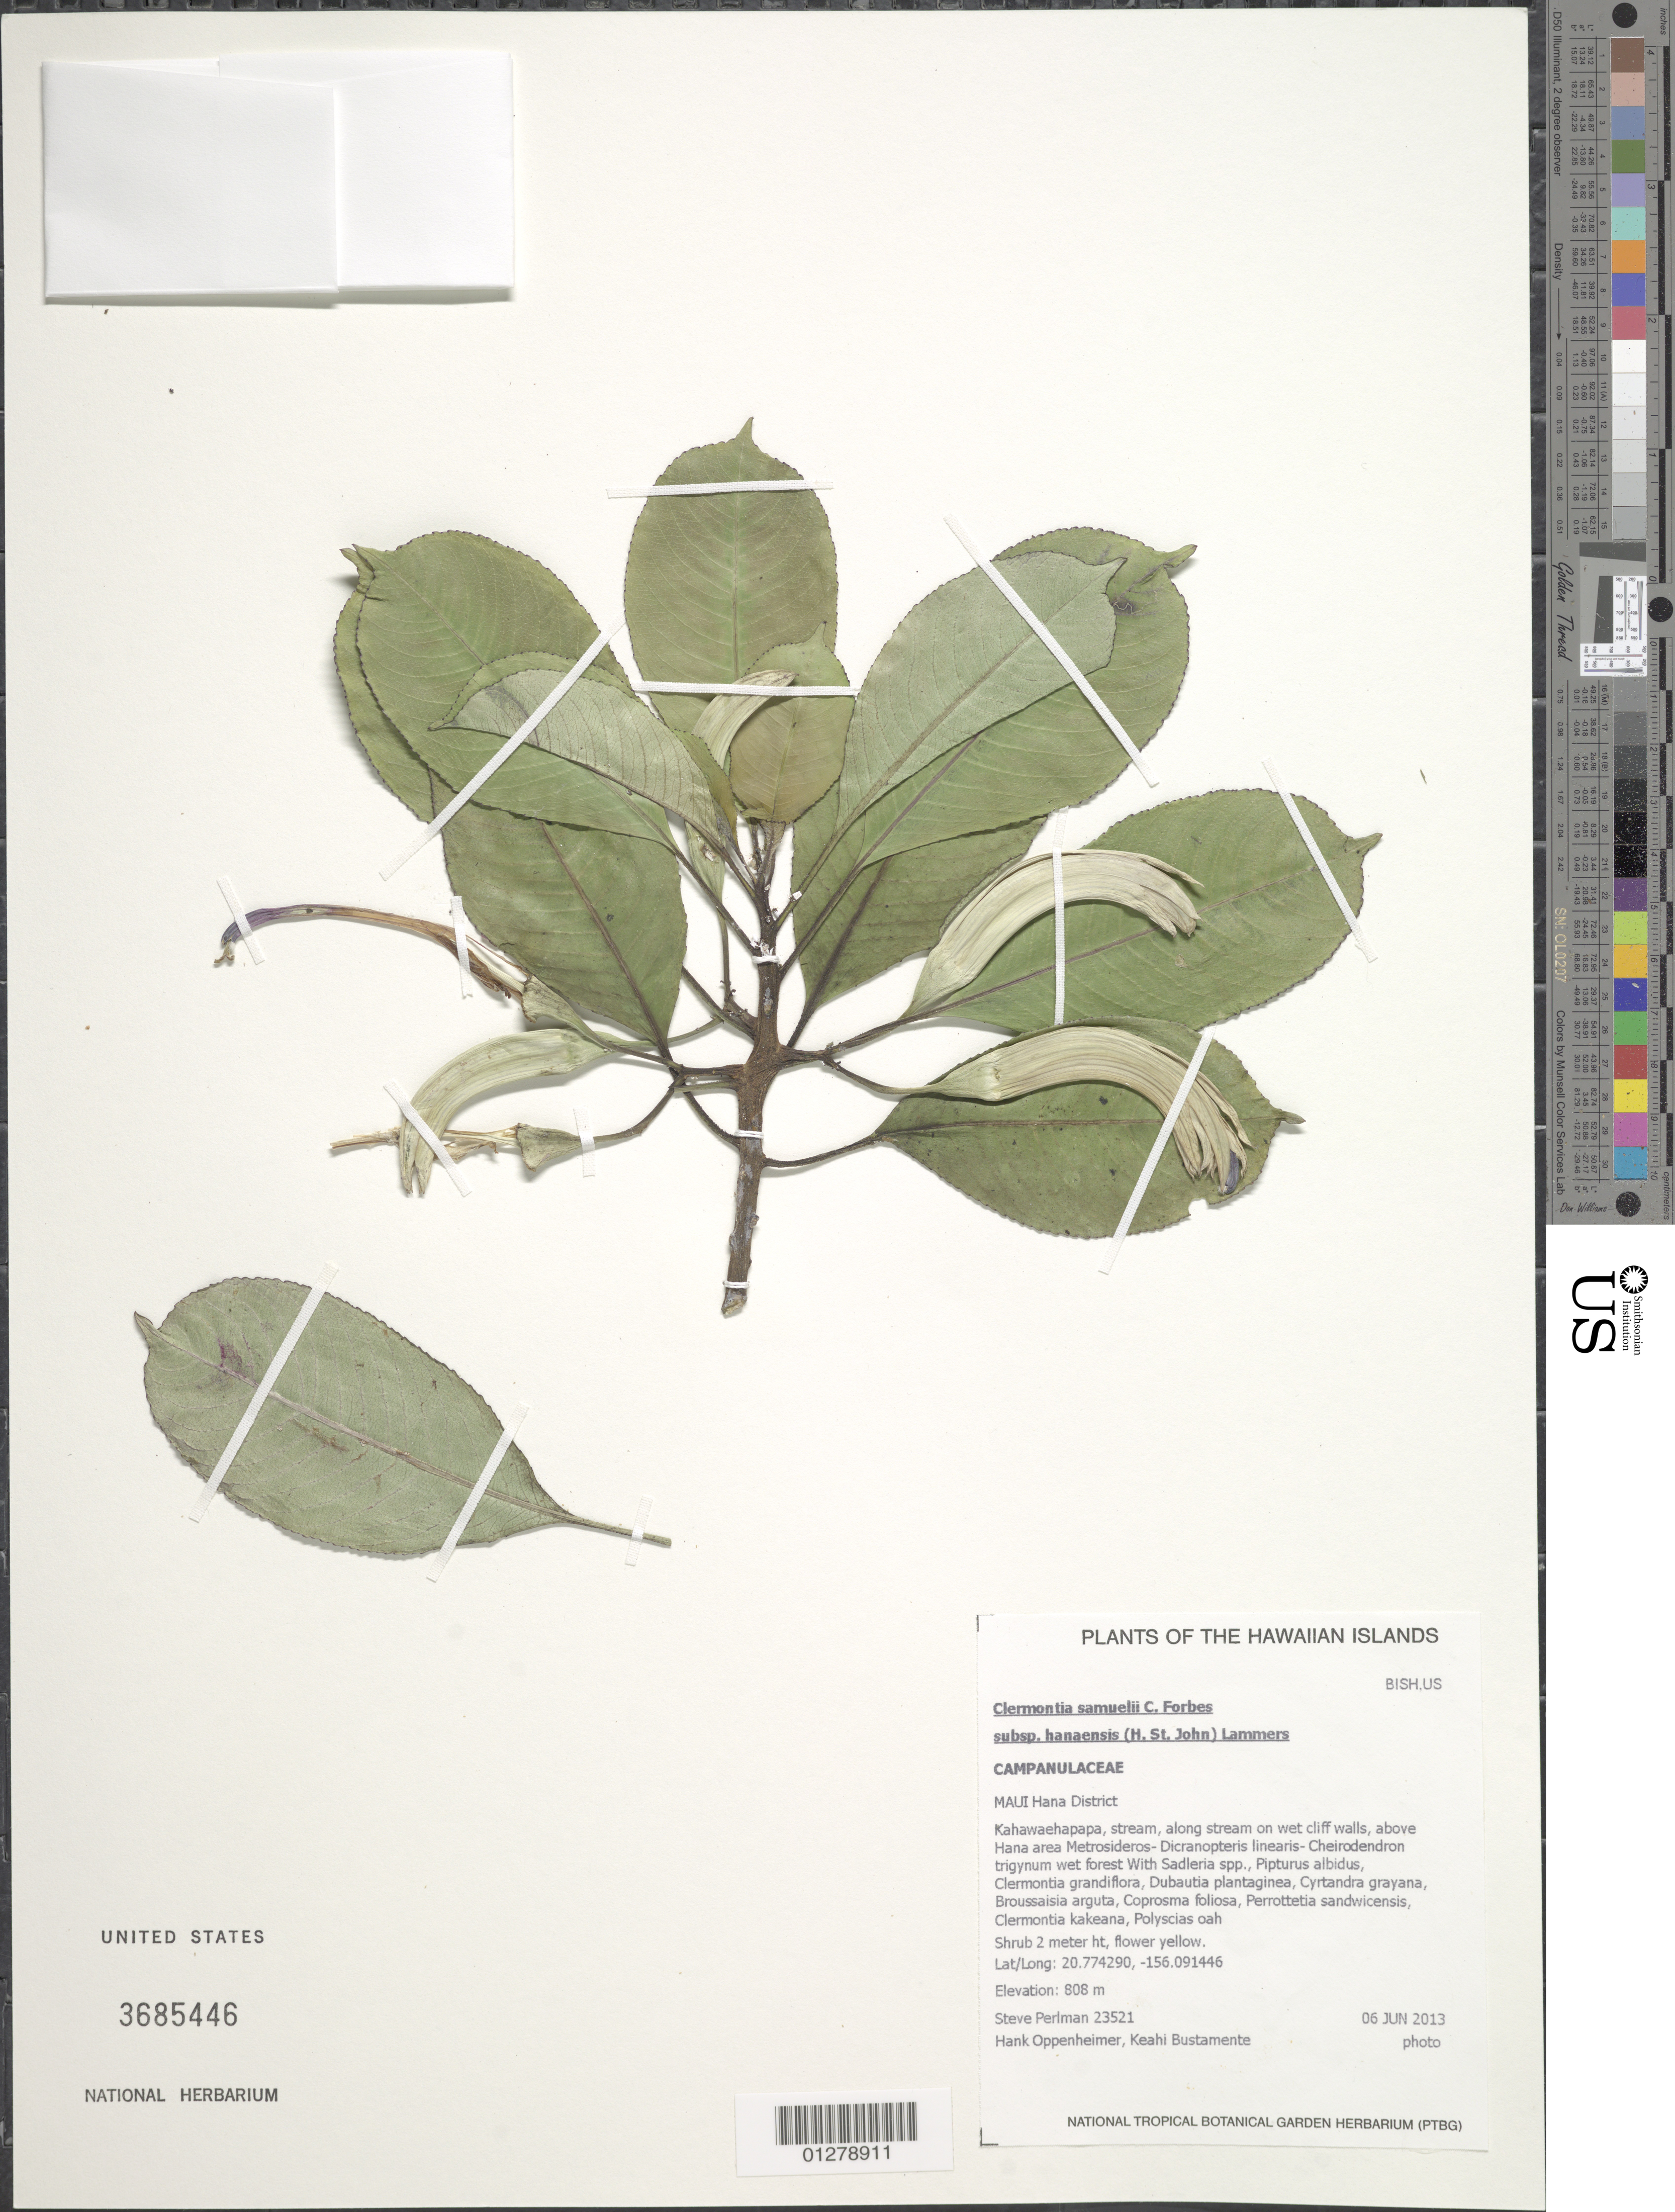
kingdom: Plantae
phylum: Tracheophyta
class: Magnoliopsida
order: Asterales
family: Campanulaceae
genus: Clermontia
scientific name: Clermontia samuelii subsp. hanaensis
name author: C.N. Forbes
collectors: S. P. Perlman, H. L. Oppenheimer & K. M. Bustamente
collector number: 23521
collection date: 2013-06-06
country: United States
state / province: Hawaii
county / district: Maui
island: Maui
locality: Hana District, Kahawaehapapa stream, along stream on wet cliff walls, above Hana area.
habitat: Wet forest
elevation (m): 808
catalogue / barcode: US 3685446